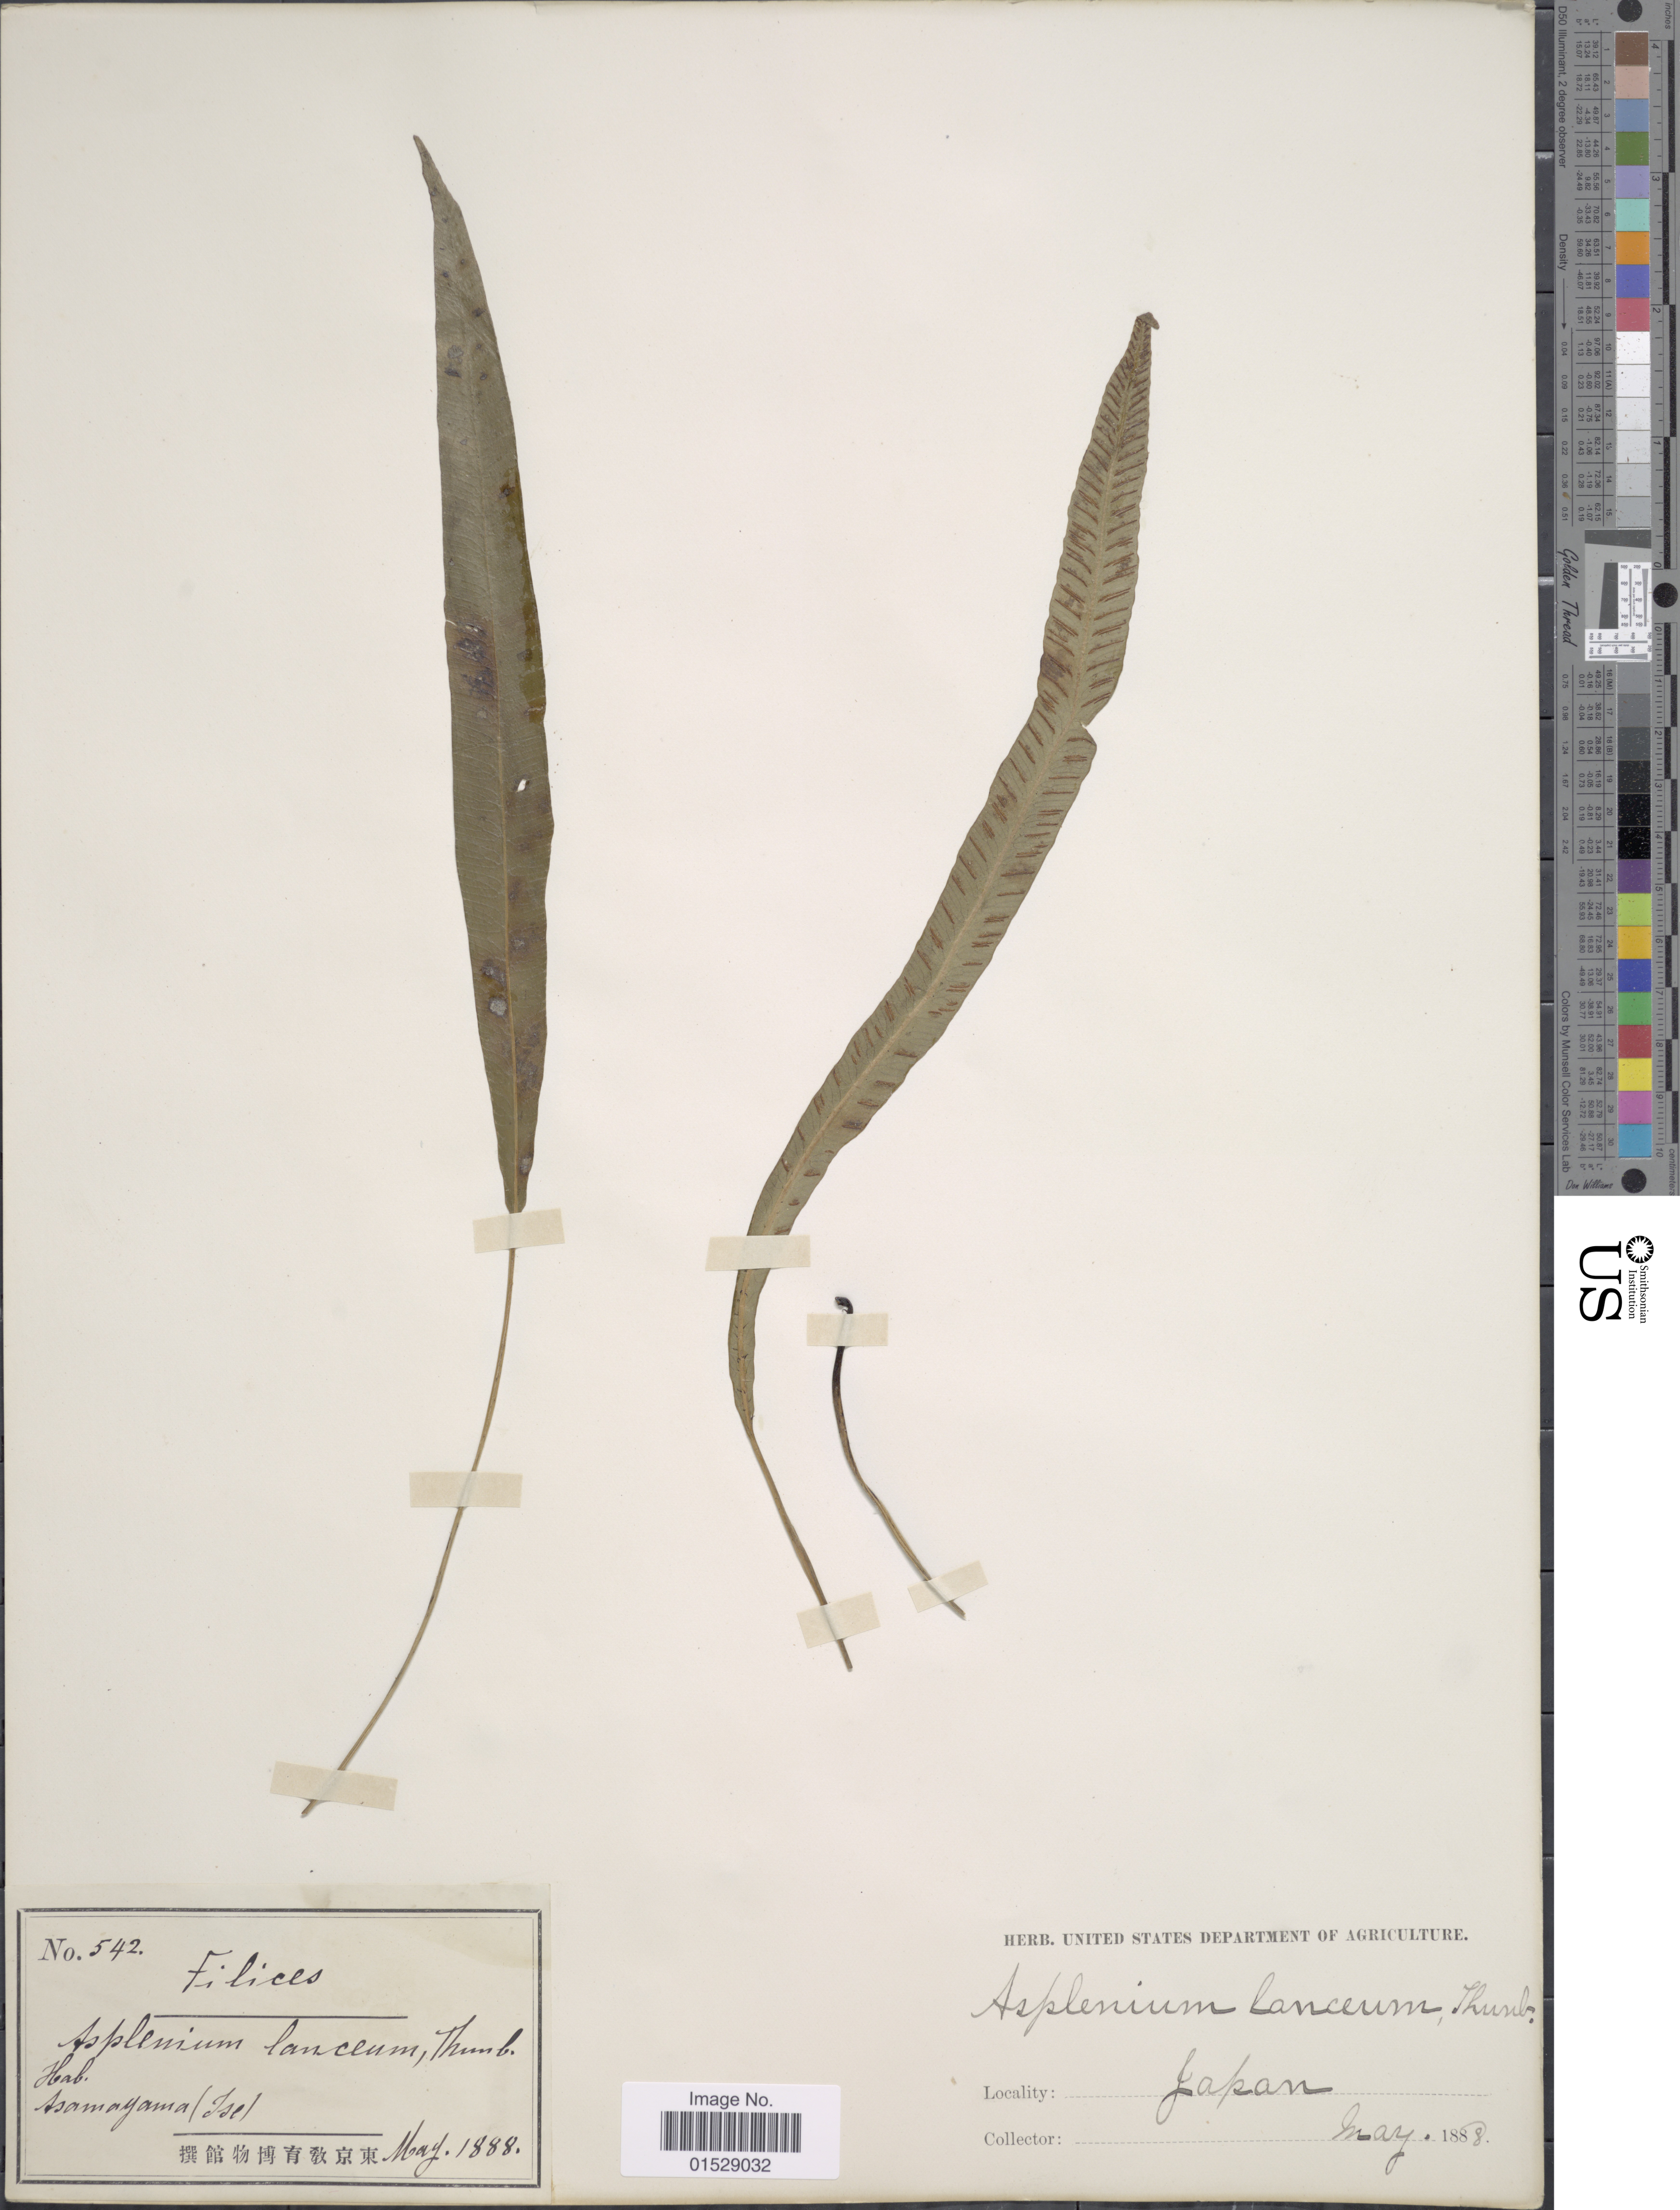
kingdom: Plantae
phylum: Tracheophyta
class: Polypodiopsida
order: Polypodiales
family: Athyriaceae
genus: Deparia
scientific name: Deparia lancea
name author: (Thunb.) Fraser-Jenk.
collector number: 542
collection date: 1888-05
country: Japan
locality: Asamayama (Ise)